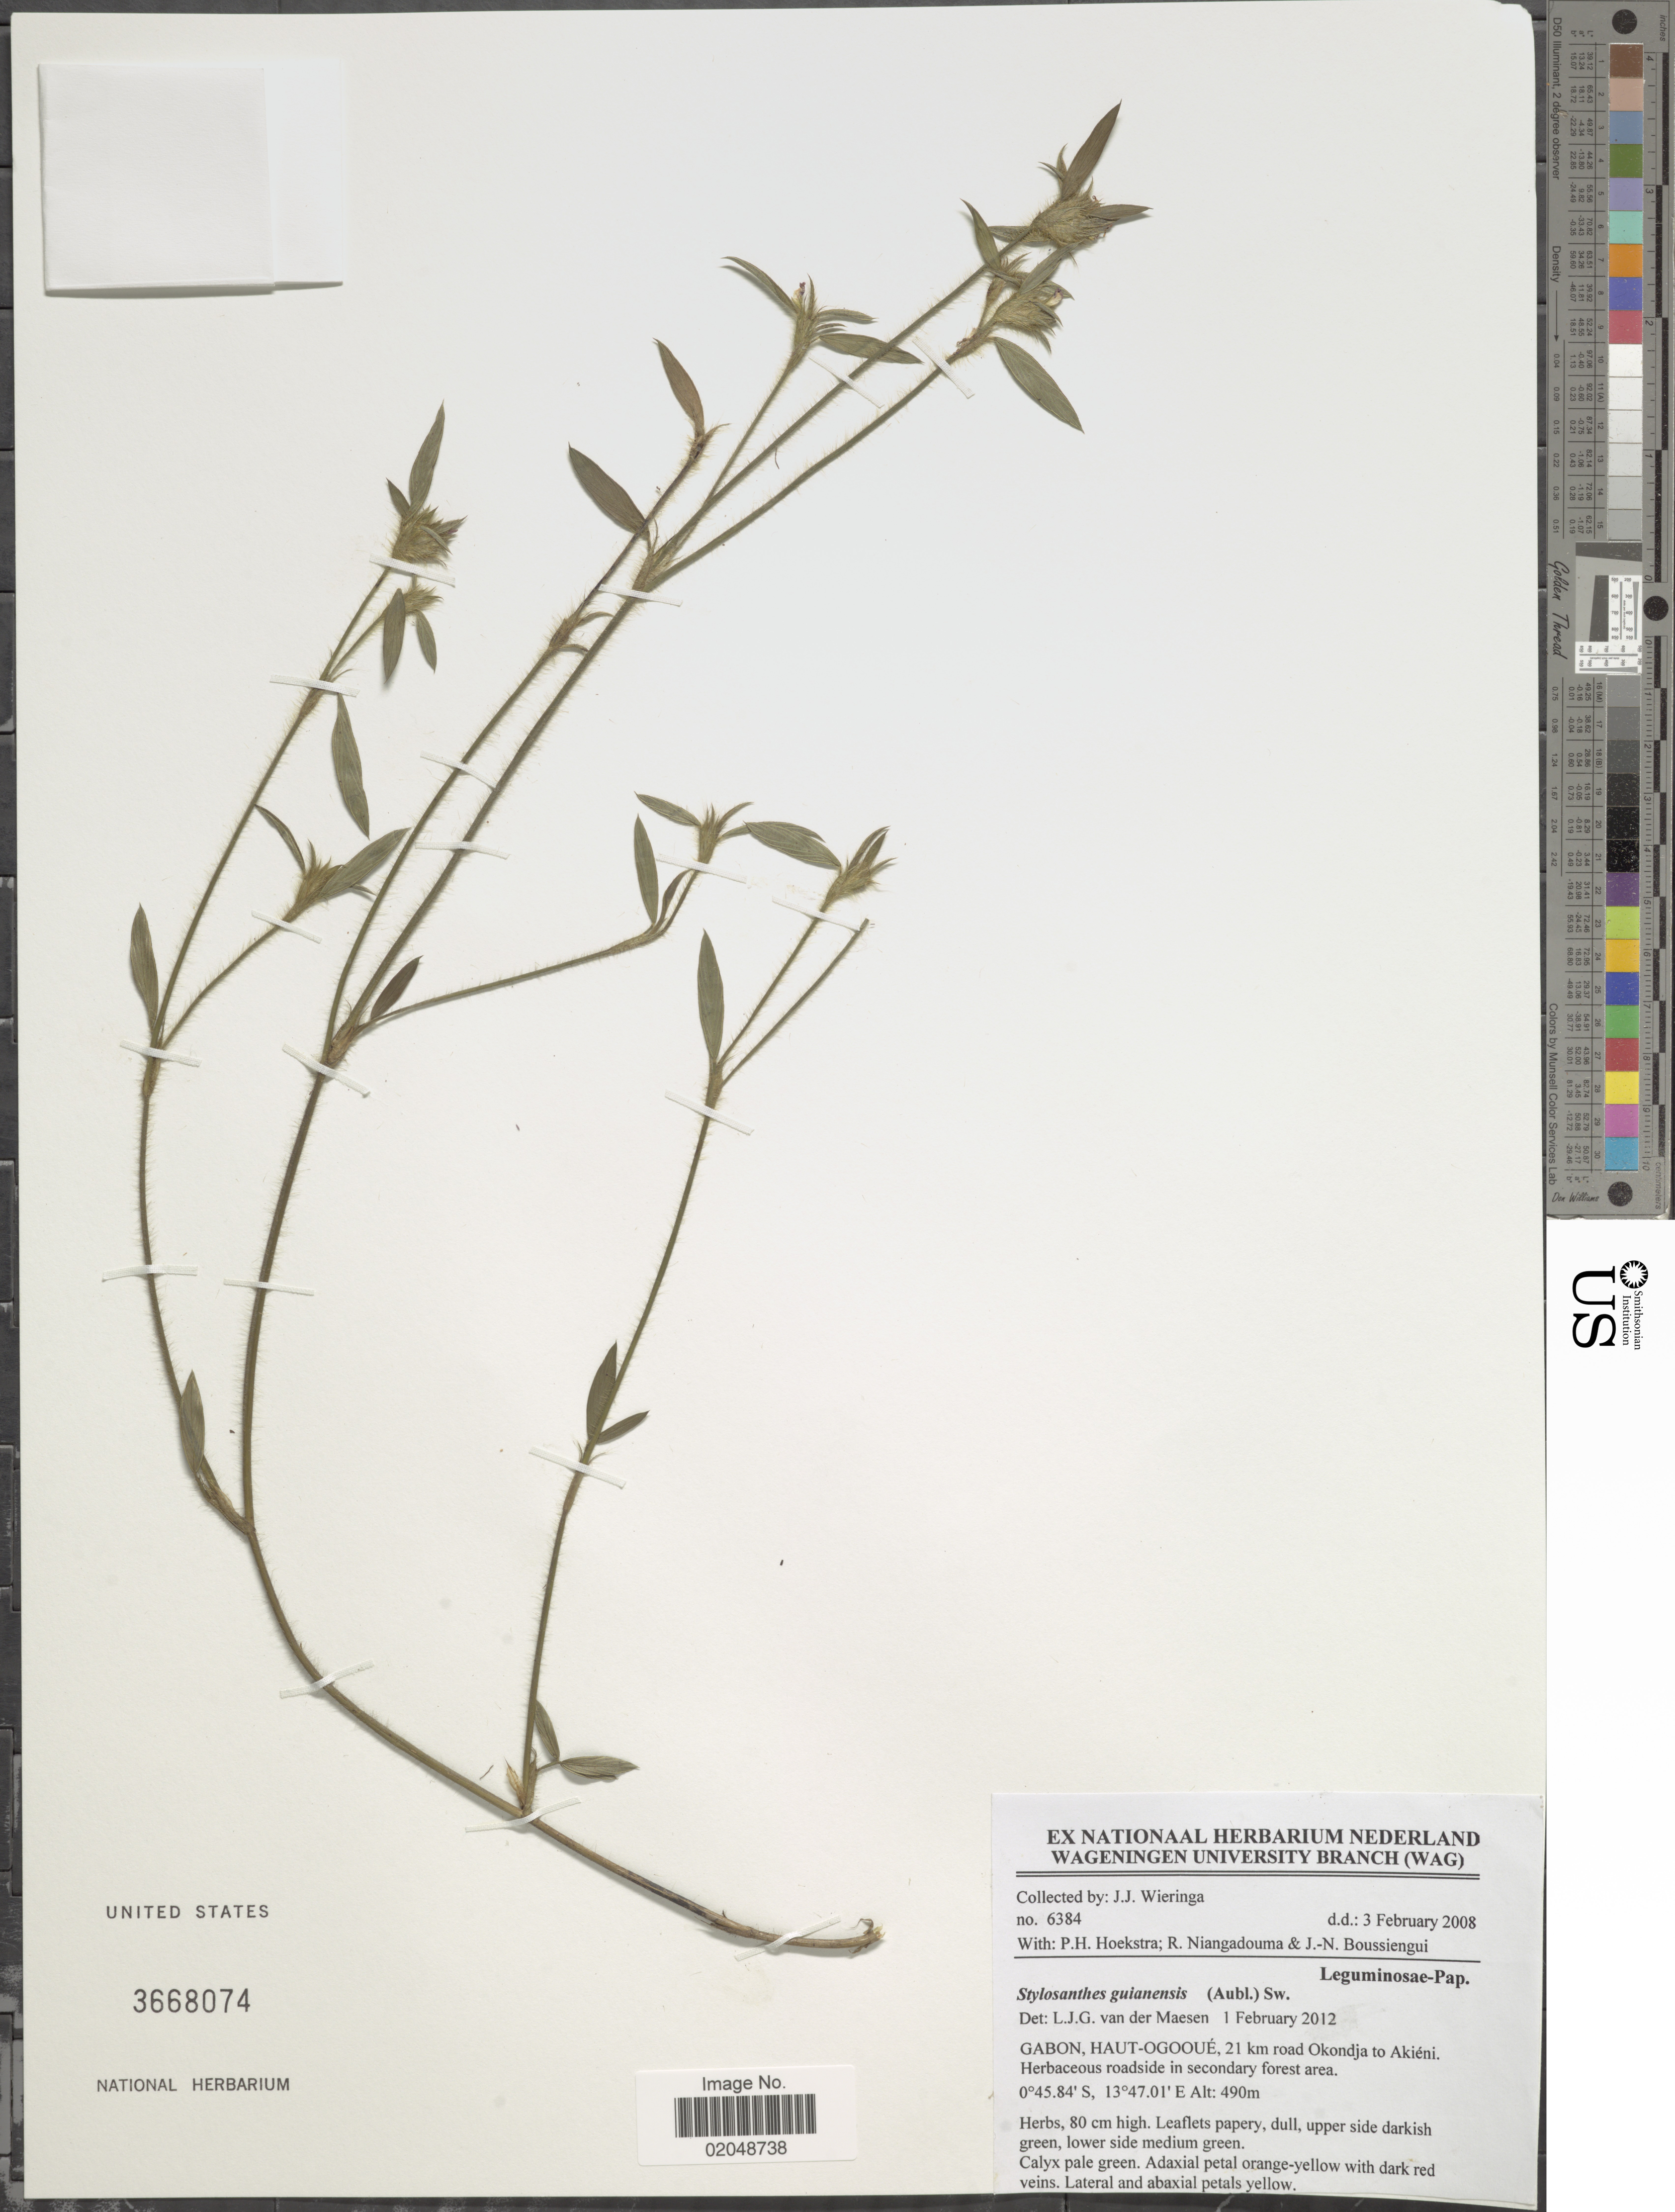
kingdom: Plantae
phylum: Tracheophyta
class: Magnoliopsida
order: Fabales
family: Fabaceae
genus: Stylosanthes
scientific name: Stylosanthes guianensis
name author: (Aubl.) Sw.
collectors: J. Wieringa, P. Hoekstra, R. Niangadouma & J. Boussiengui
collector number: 6384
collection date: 2008-02-03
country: Gabon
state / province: Haut-Ogooue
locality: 21 km road Okondja to Akieni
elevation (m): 490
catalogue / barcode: US 3668074